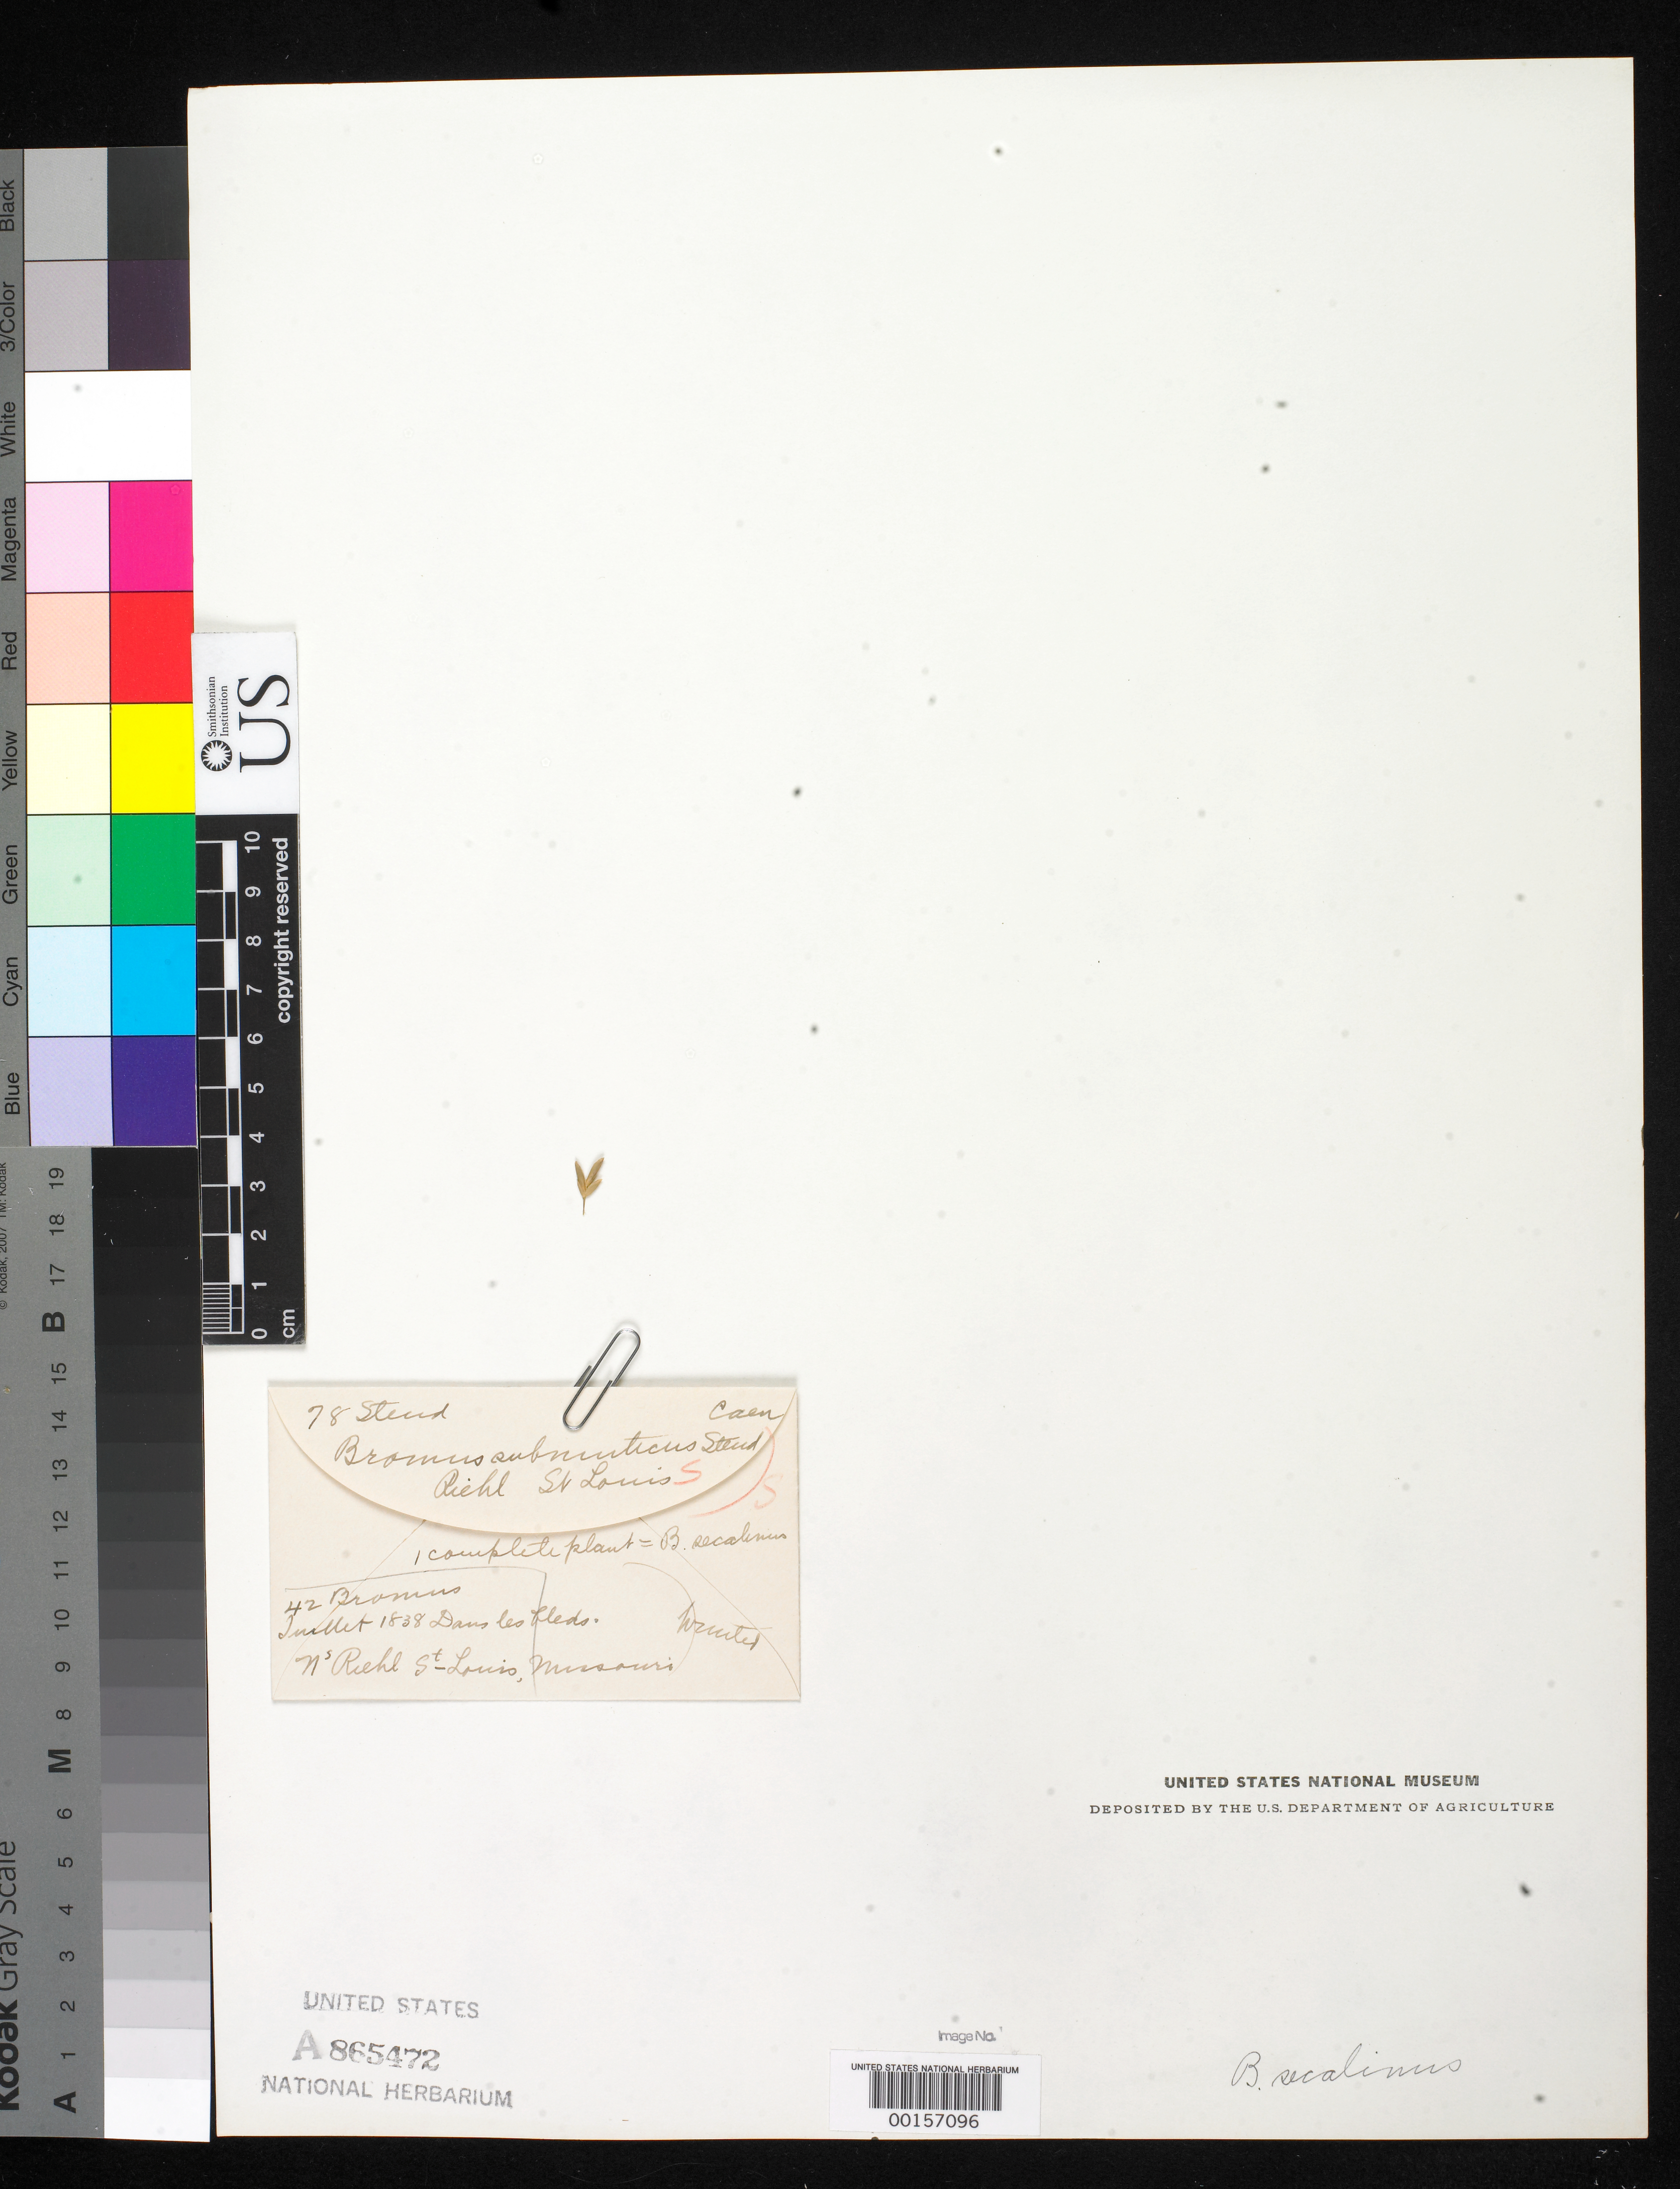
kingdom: Plantae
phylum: Tracheophyta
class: Liliopsida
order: Poales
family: Poaceae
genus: Bromus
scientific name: Bromus submuticus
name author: Steud.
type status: Type Fragment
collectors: N. Riehl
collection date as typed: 1838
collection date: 1838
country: United States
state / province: Missouri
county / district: Saint Louis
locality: St. Louis.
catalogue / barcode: US 865472A